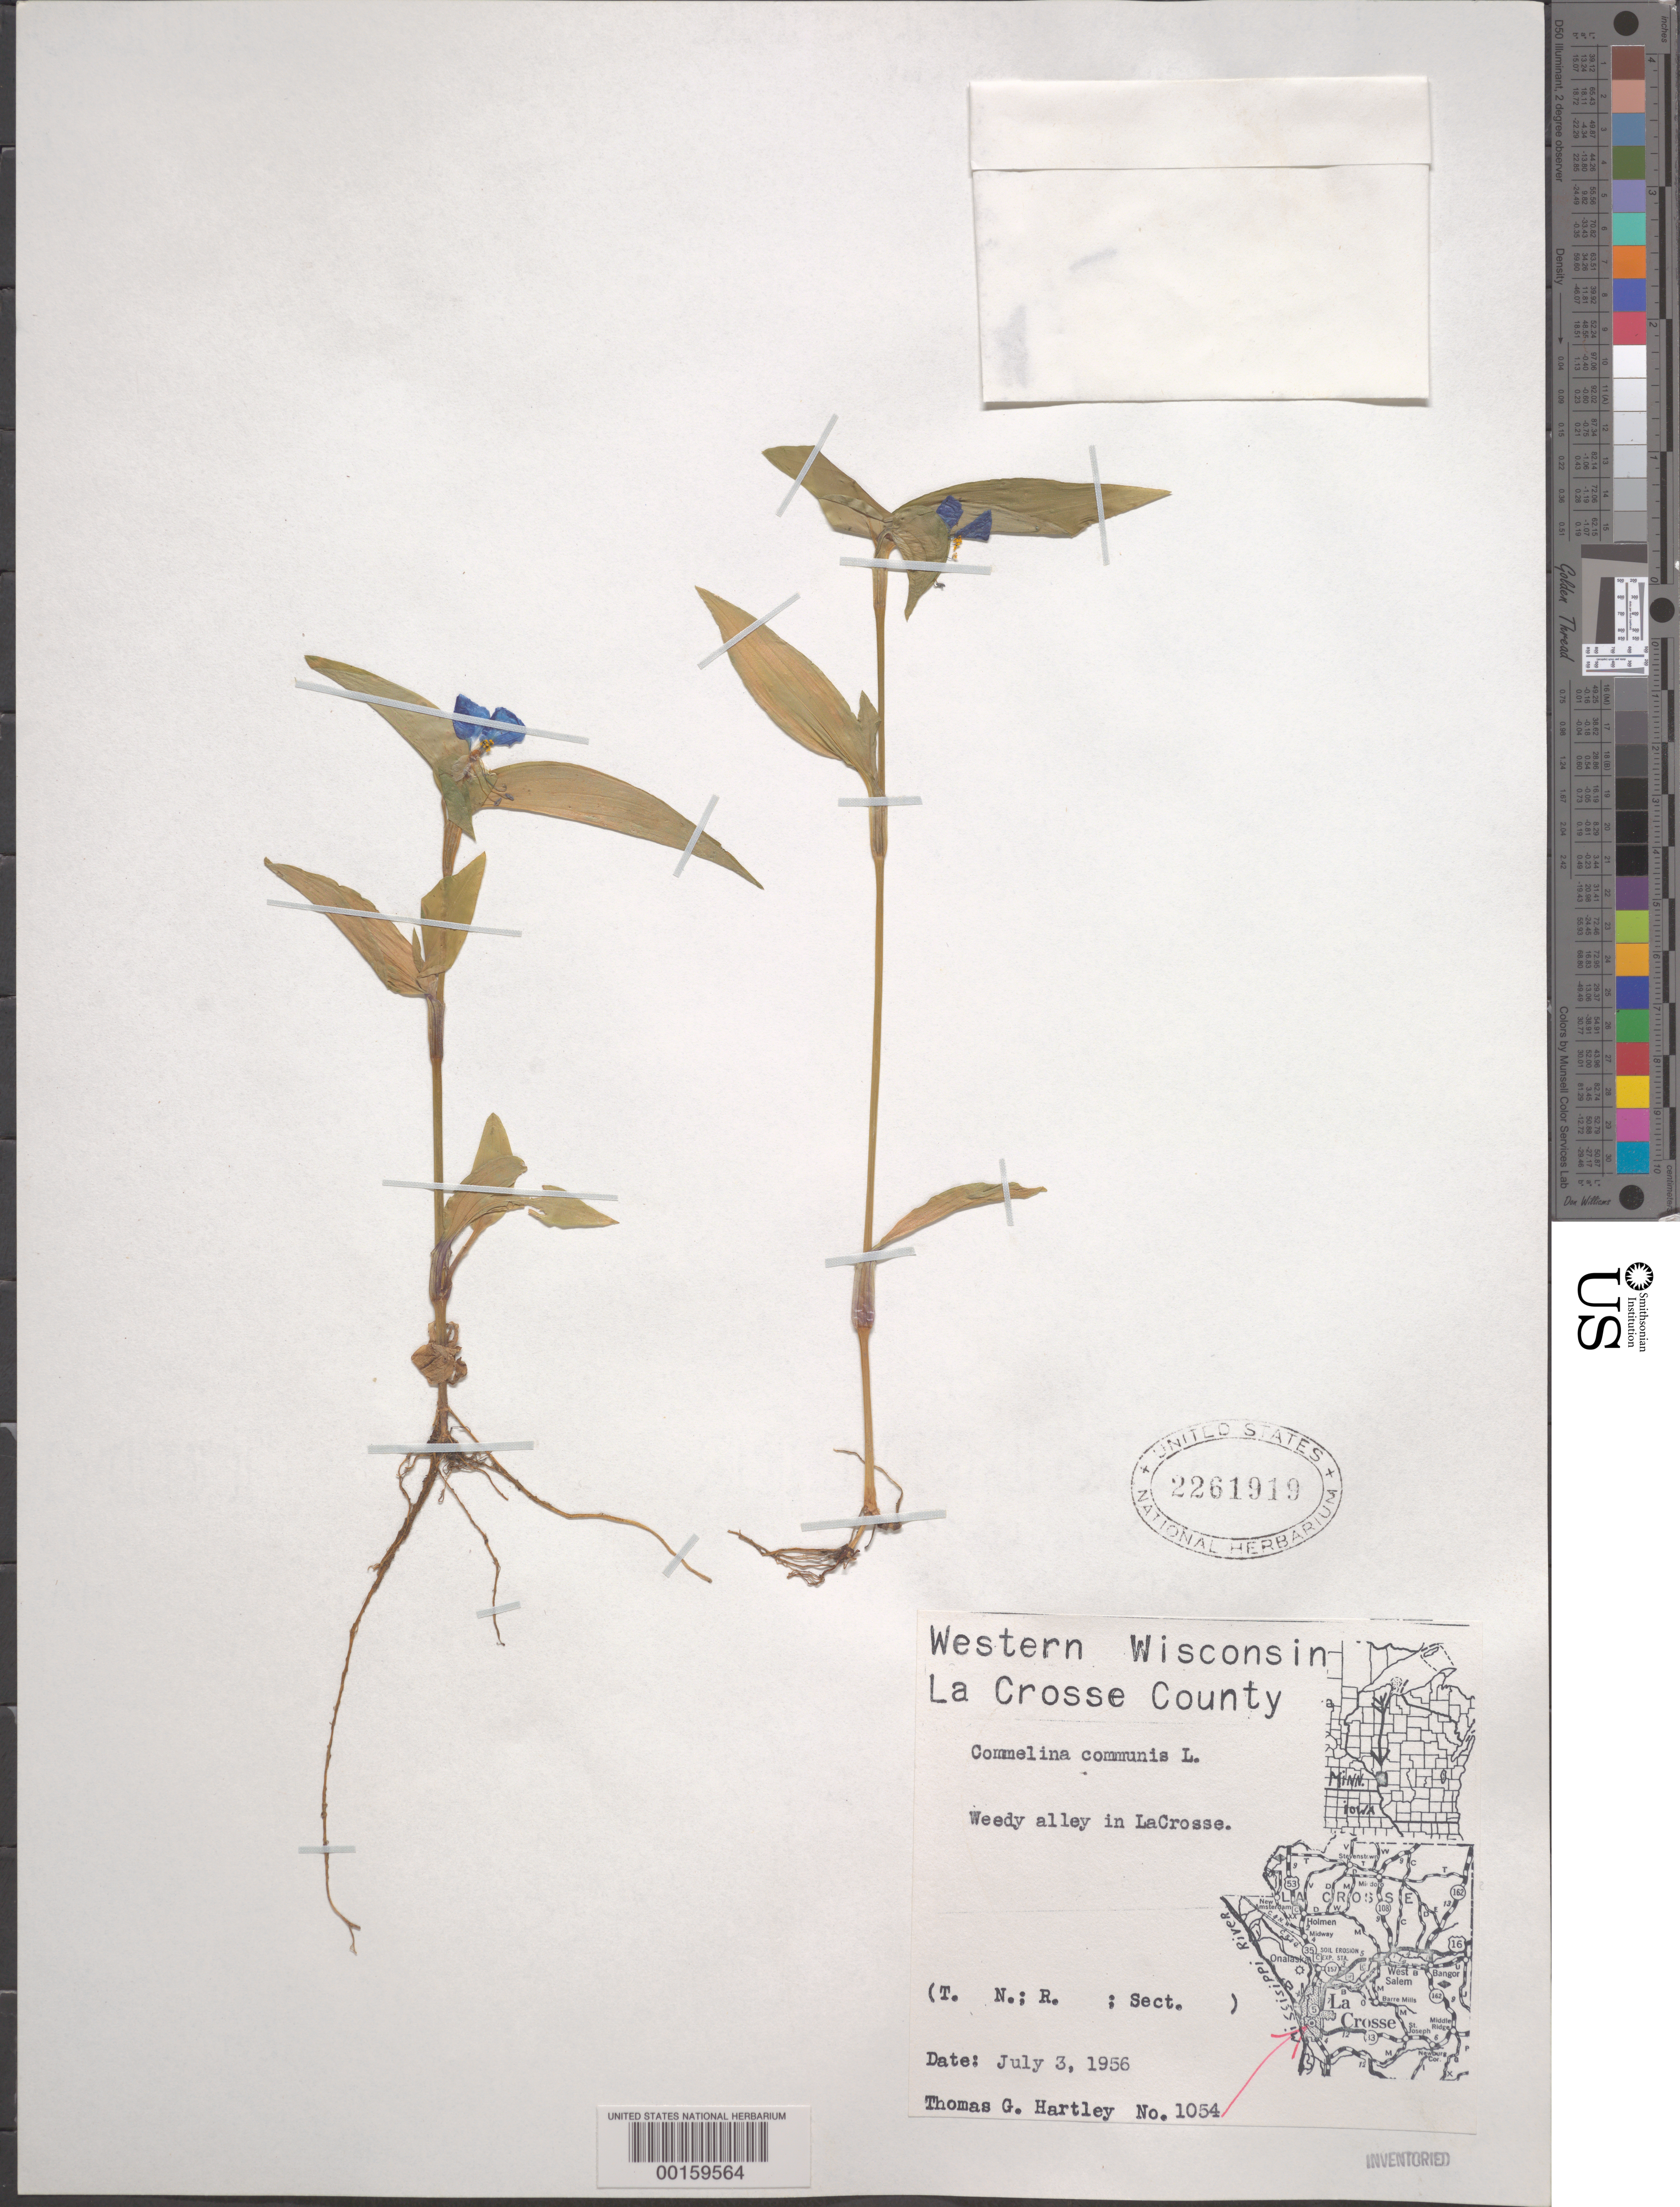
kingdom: Plantae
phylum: Tracheophyta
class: Liliopsida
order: Commelinales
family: Commelinaceae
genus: Commelina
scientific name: Commelina communis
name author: L.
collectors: T. G. Hartley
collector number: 1054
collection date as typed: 03 Jul 1956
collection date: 1956-07-03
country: United States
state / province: Wisconsin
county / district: La Crosse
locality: La crosse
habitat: Weedy alley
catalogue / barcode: US 2261919